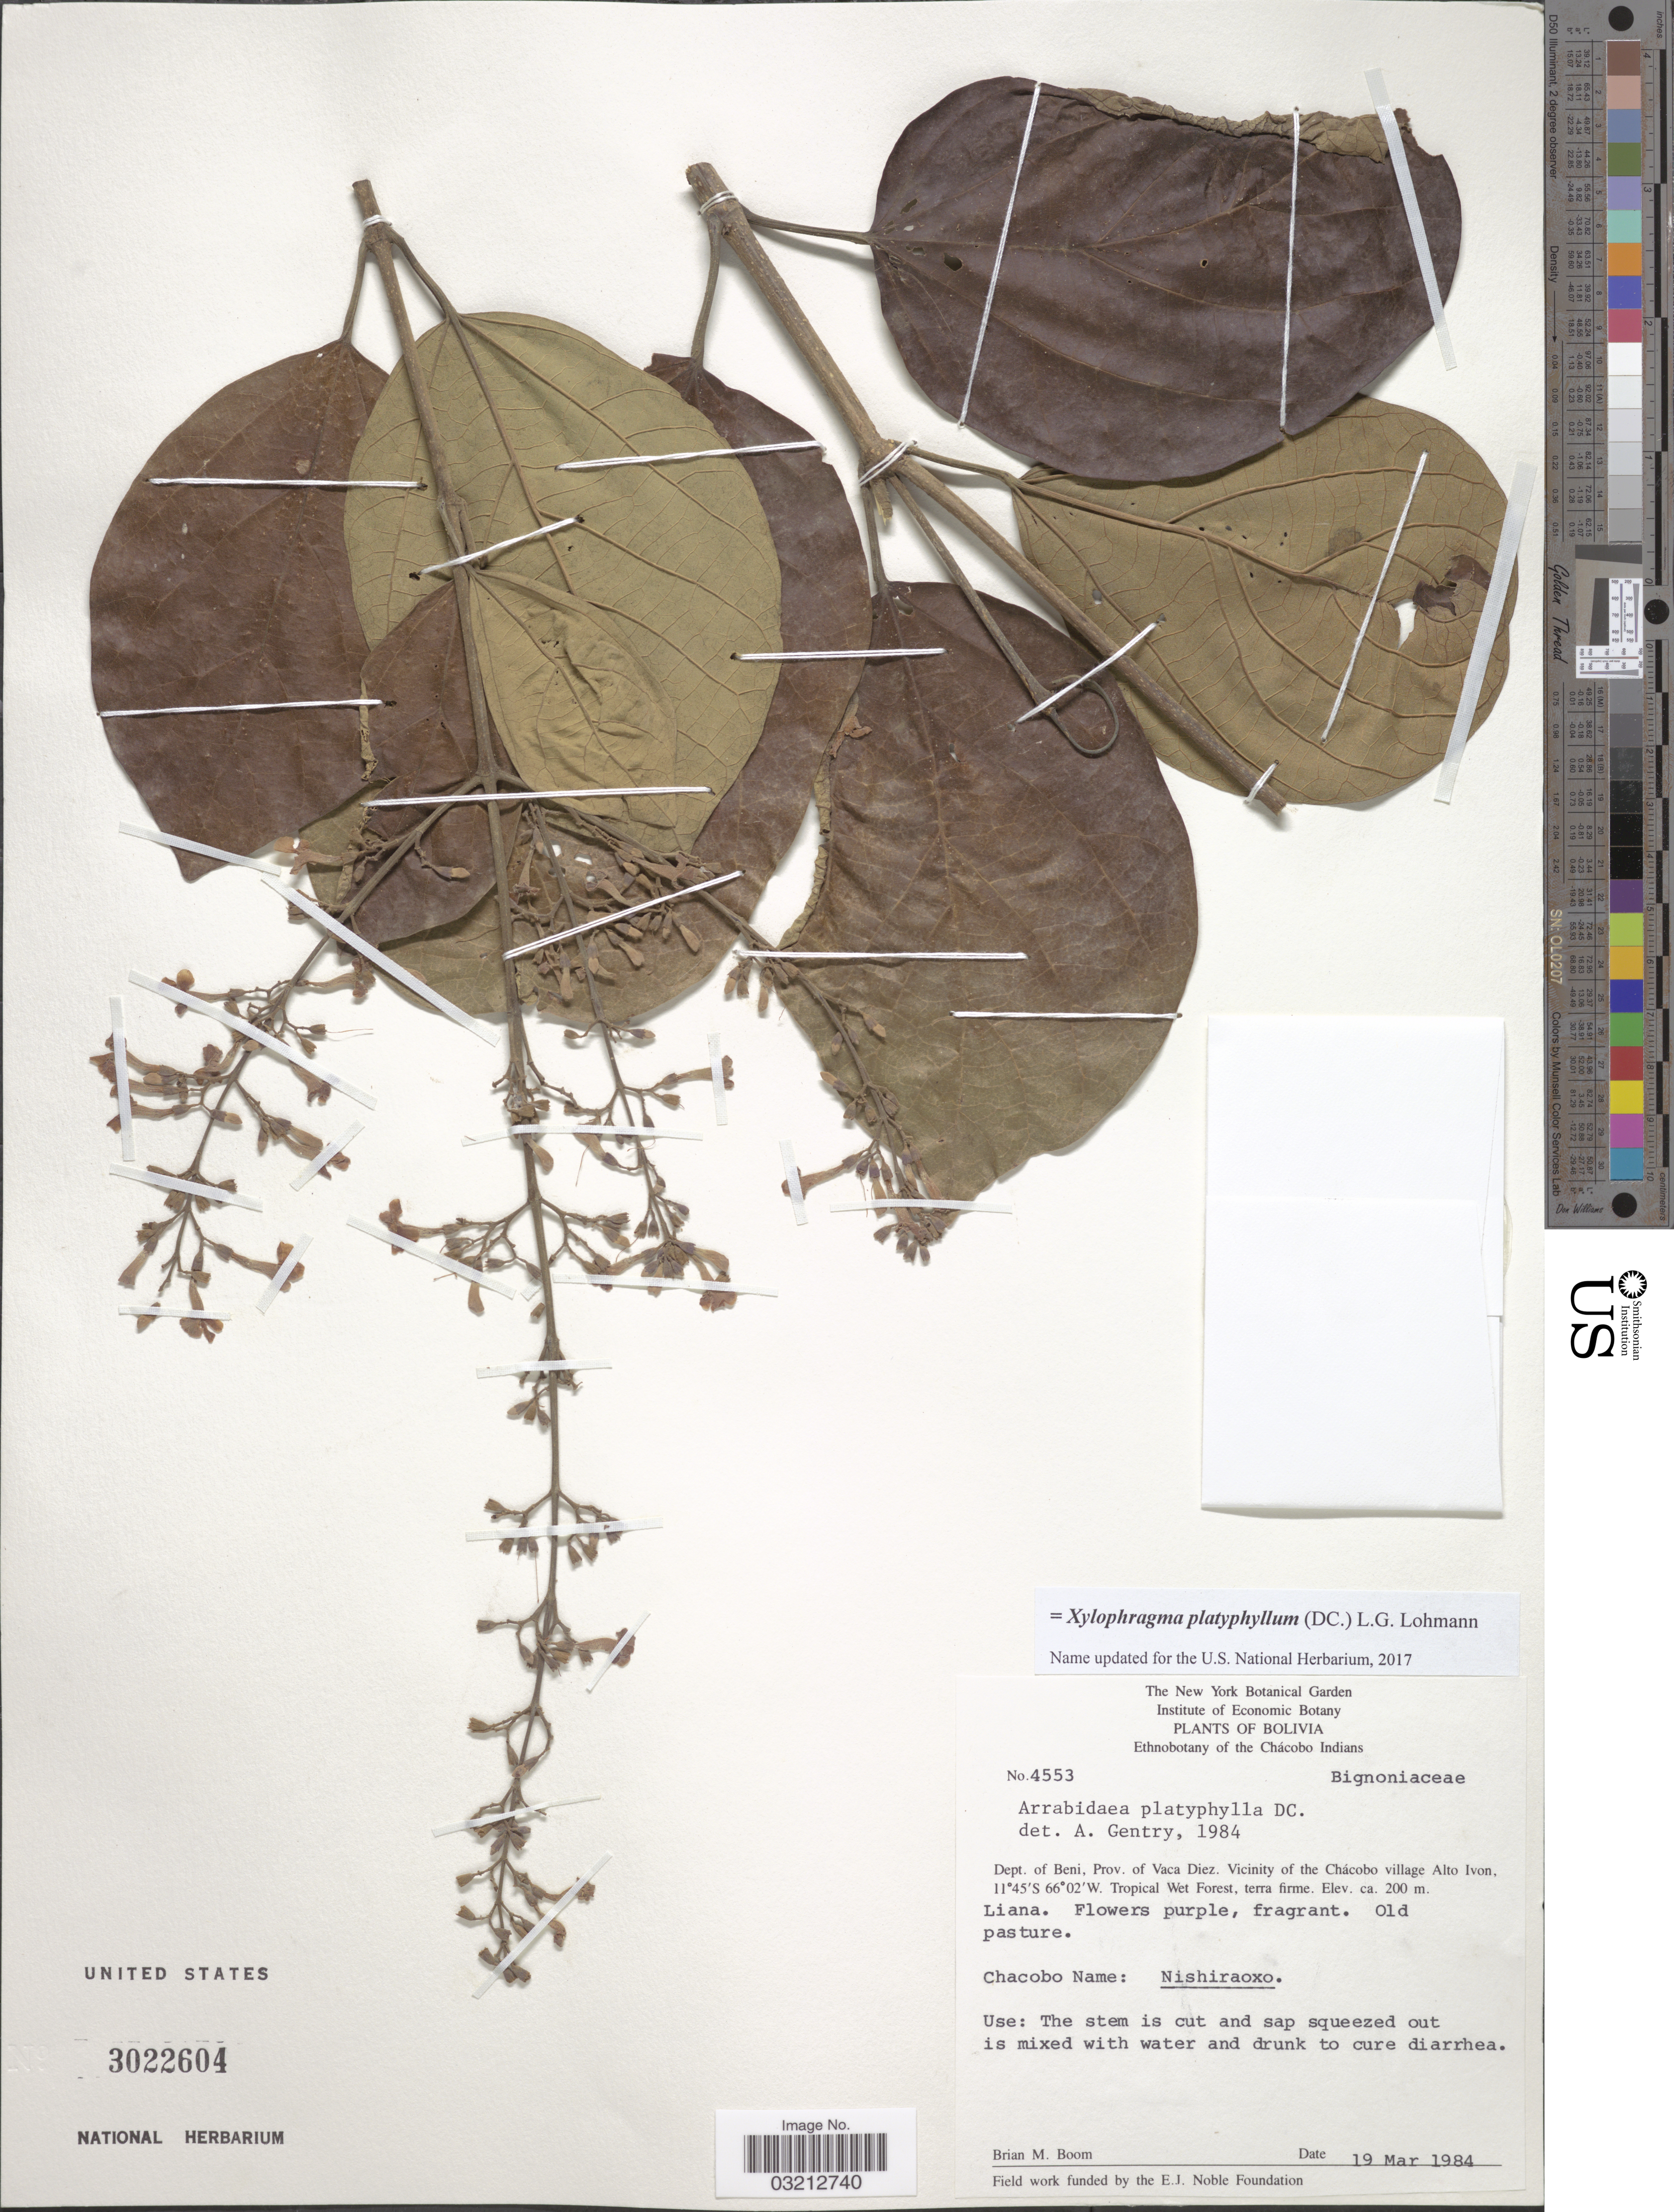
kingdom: Plantae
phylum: Tracheophyta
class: Magnoliopsida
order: Lamiales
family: Bignoniaceae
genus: Xylophragma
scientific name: Xylophragma platyphyllum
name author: (DC.) L.G. Lohmann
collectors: B. M. Boom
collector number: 4553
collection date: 1984-03-19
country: Bolivia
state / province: Beni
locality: Ethnobotany of the Chácobo Indians. [unsure placement] Dept. of Beni, Prov. of Vaca Diez. Vicinity of the Chácobo village Alto Ivon. Topical West Forest.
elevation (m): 200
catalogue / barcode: US 3022604